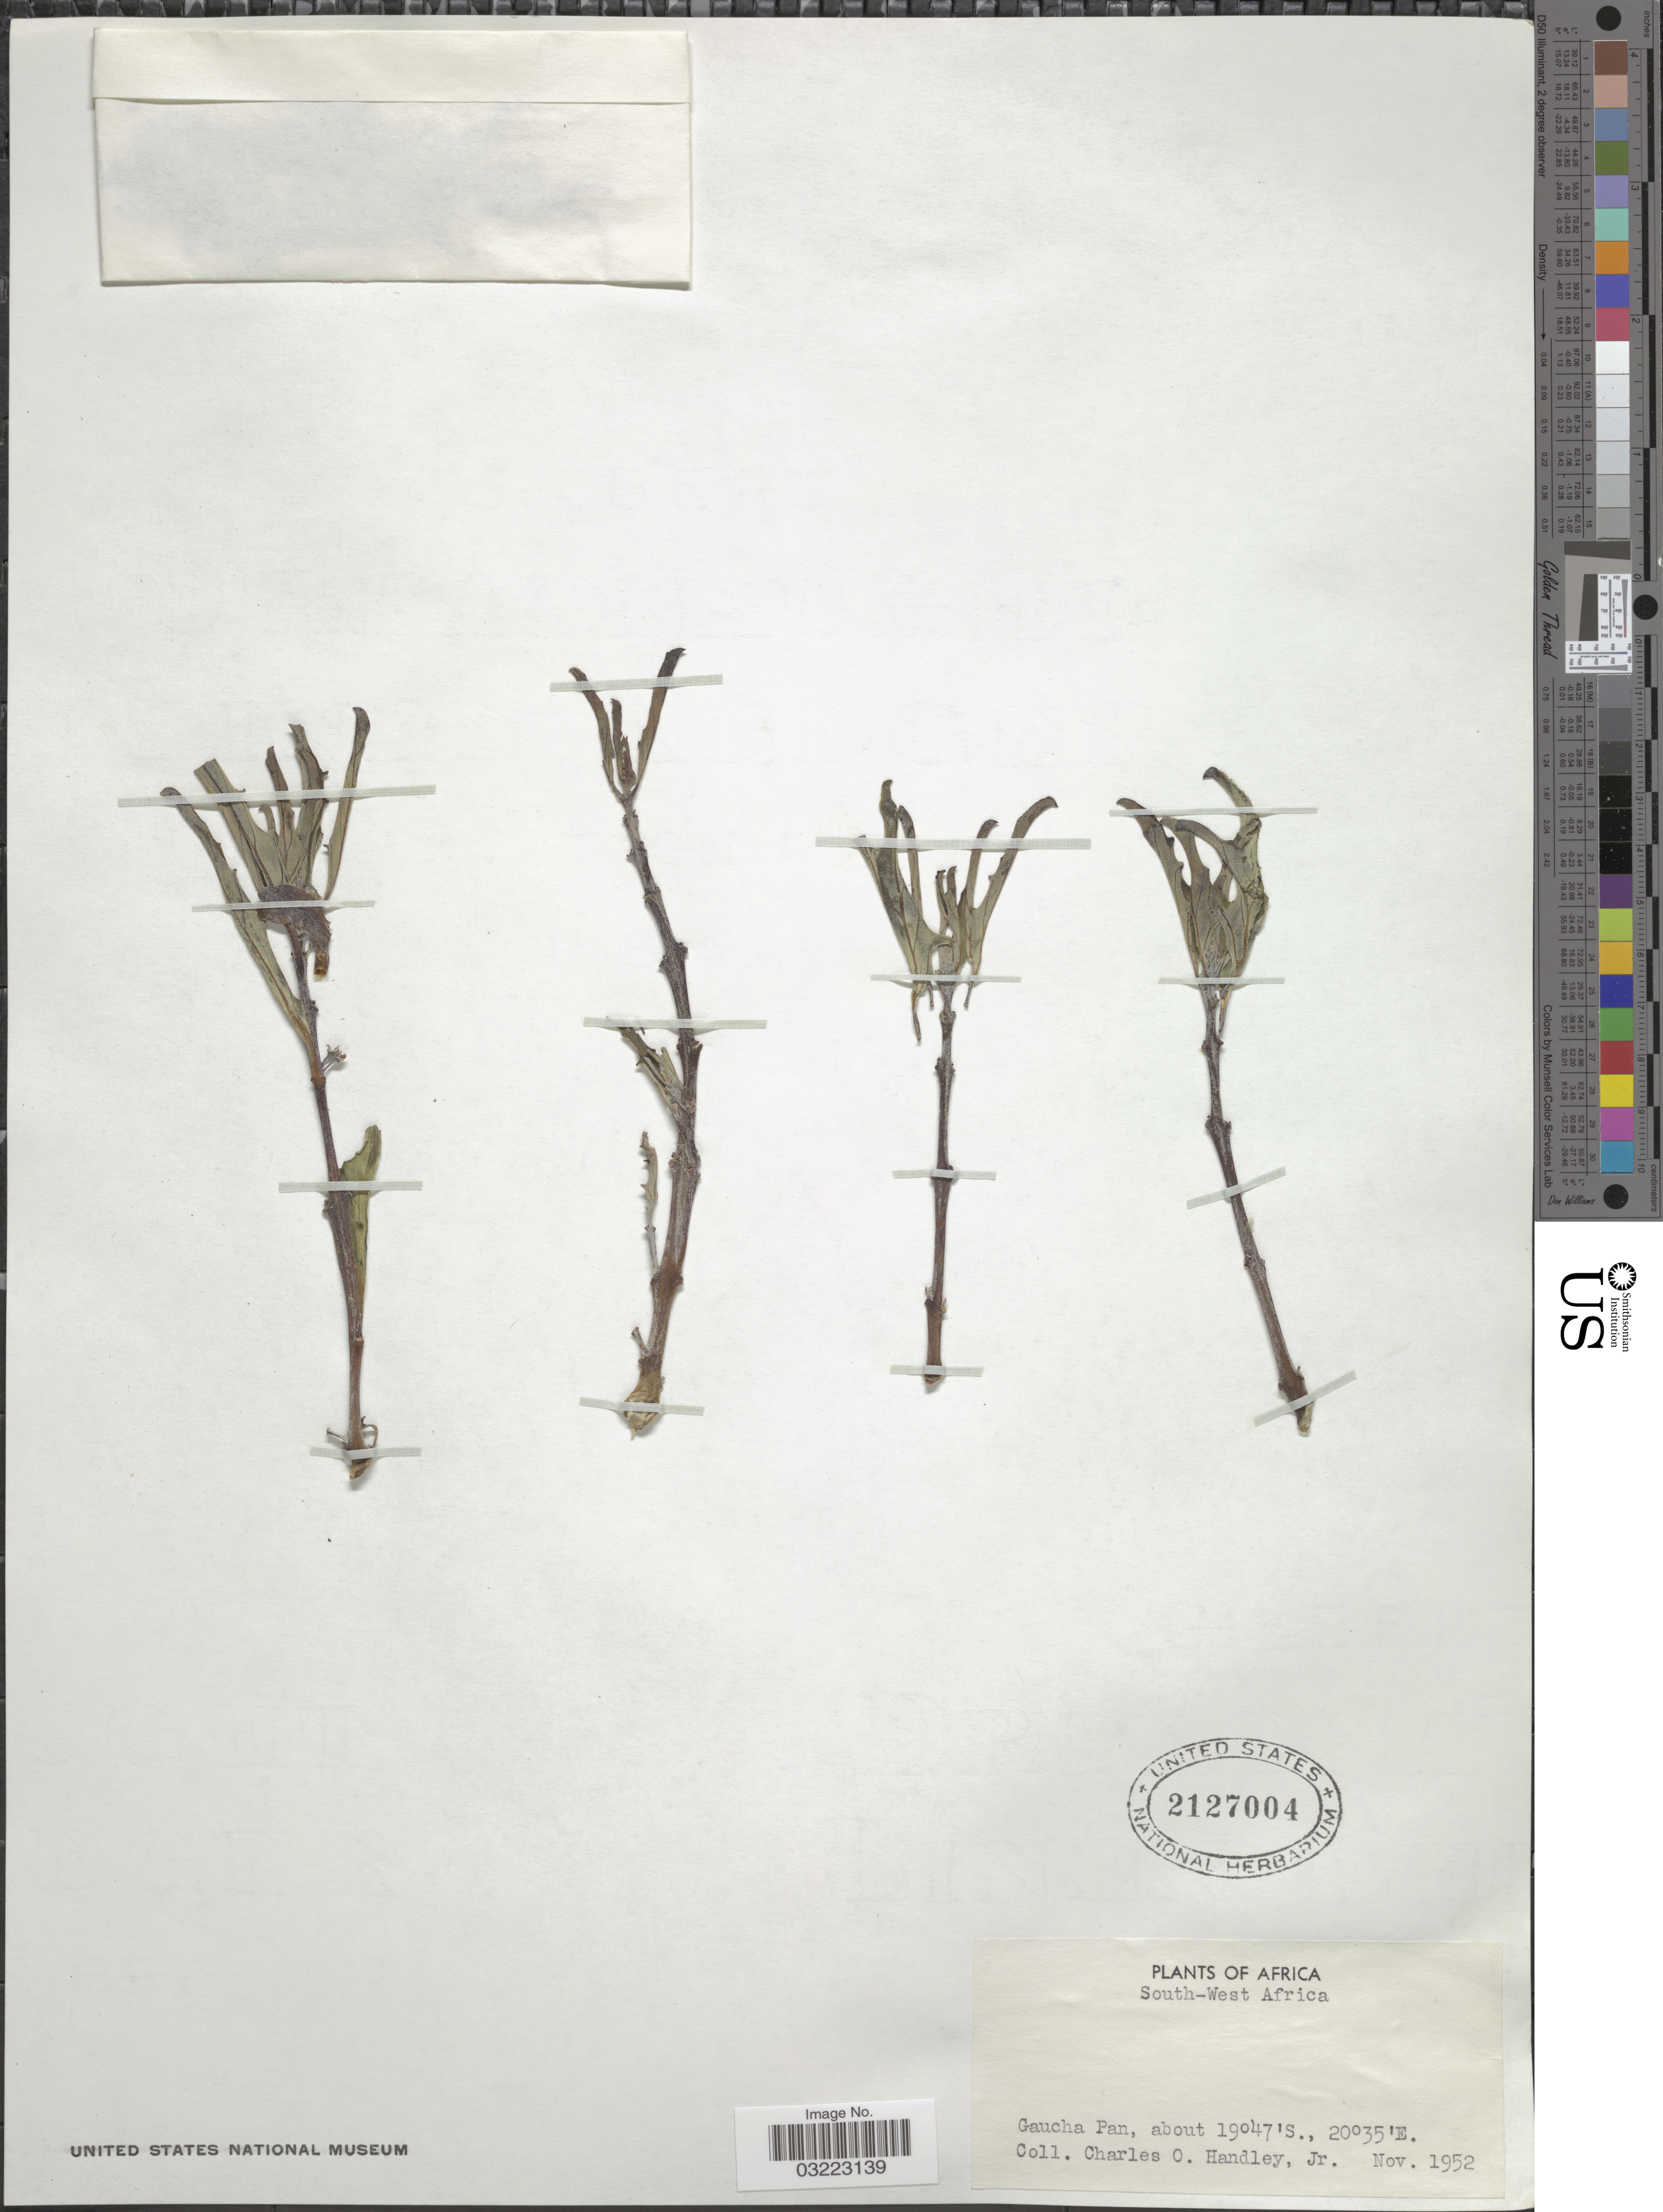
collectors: C. Handley Jr.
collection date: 1952-11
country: Namibia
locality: South-West Africa. Gaucha Pan.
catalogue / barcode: US 2127004